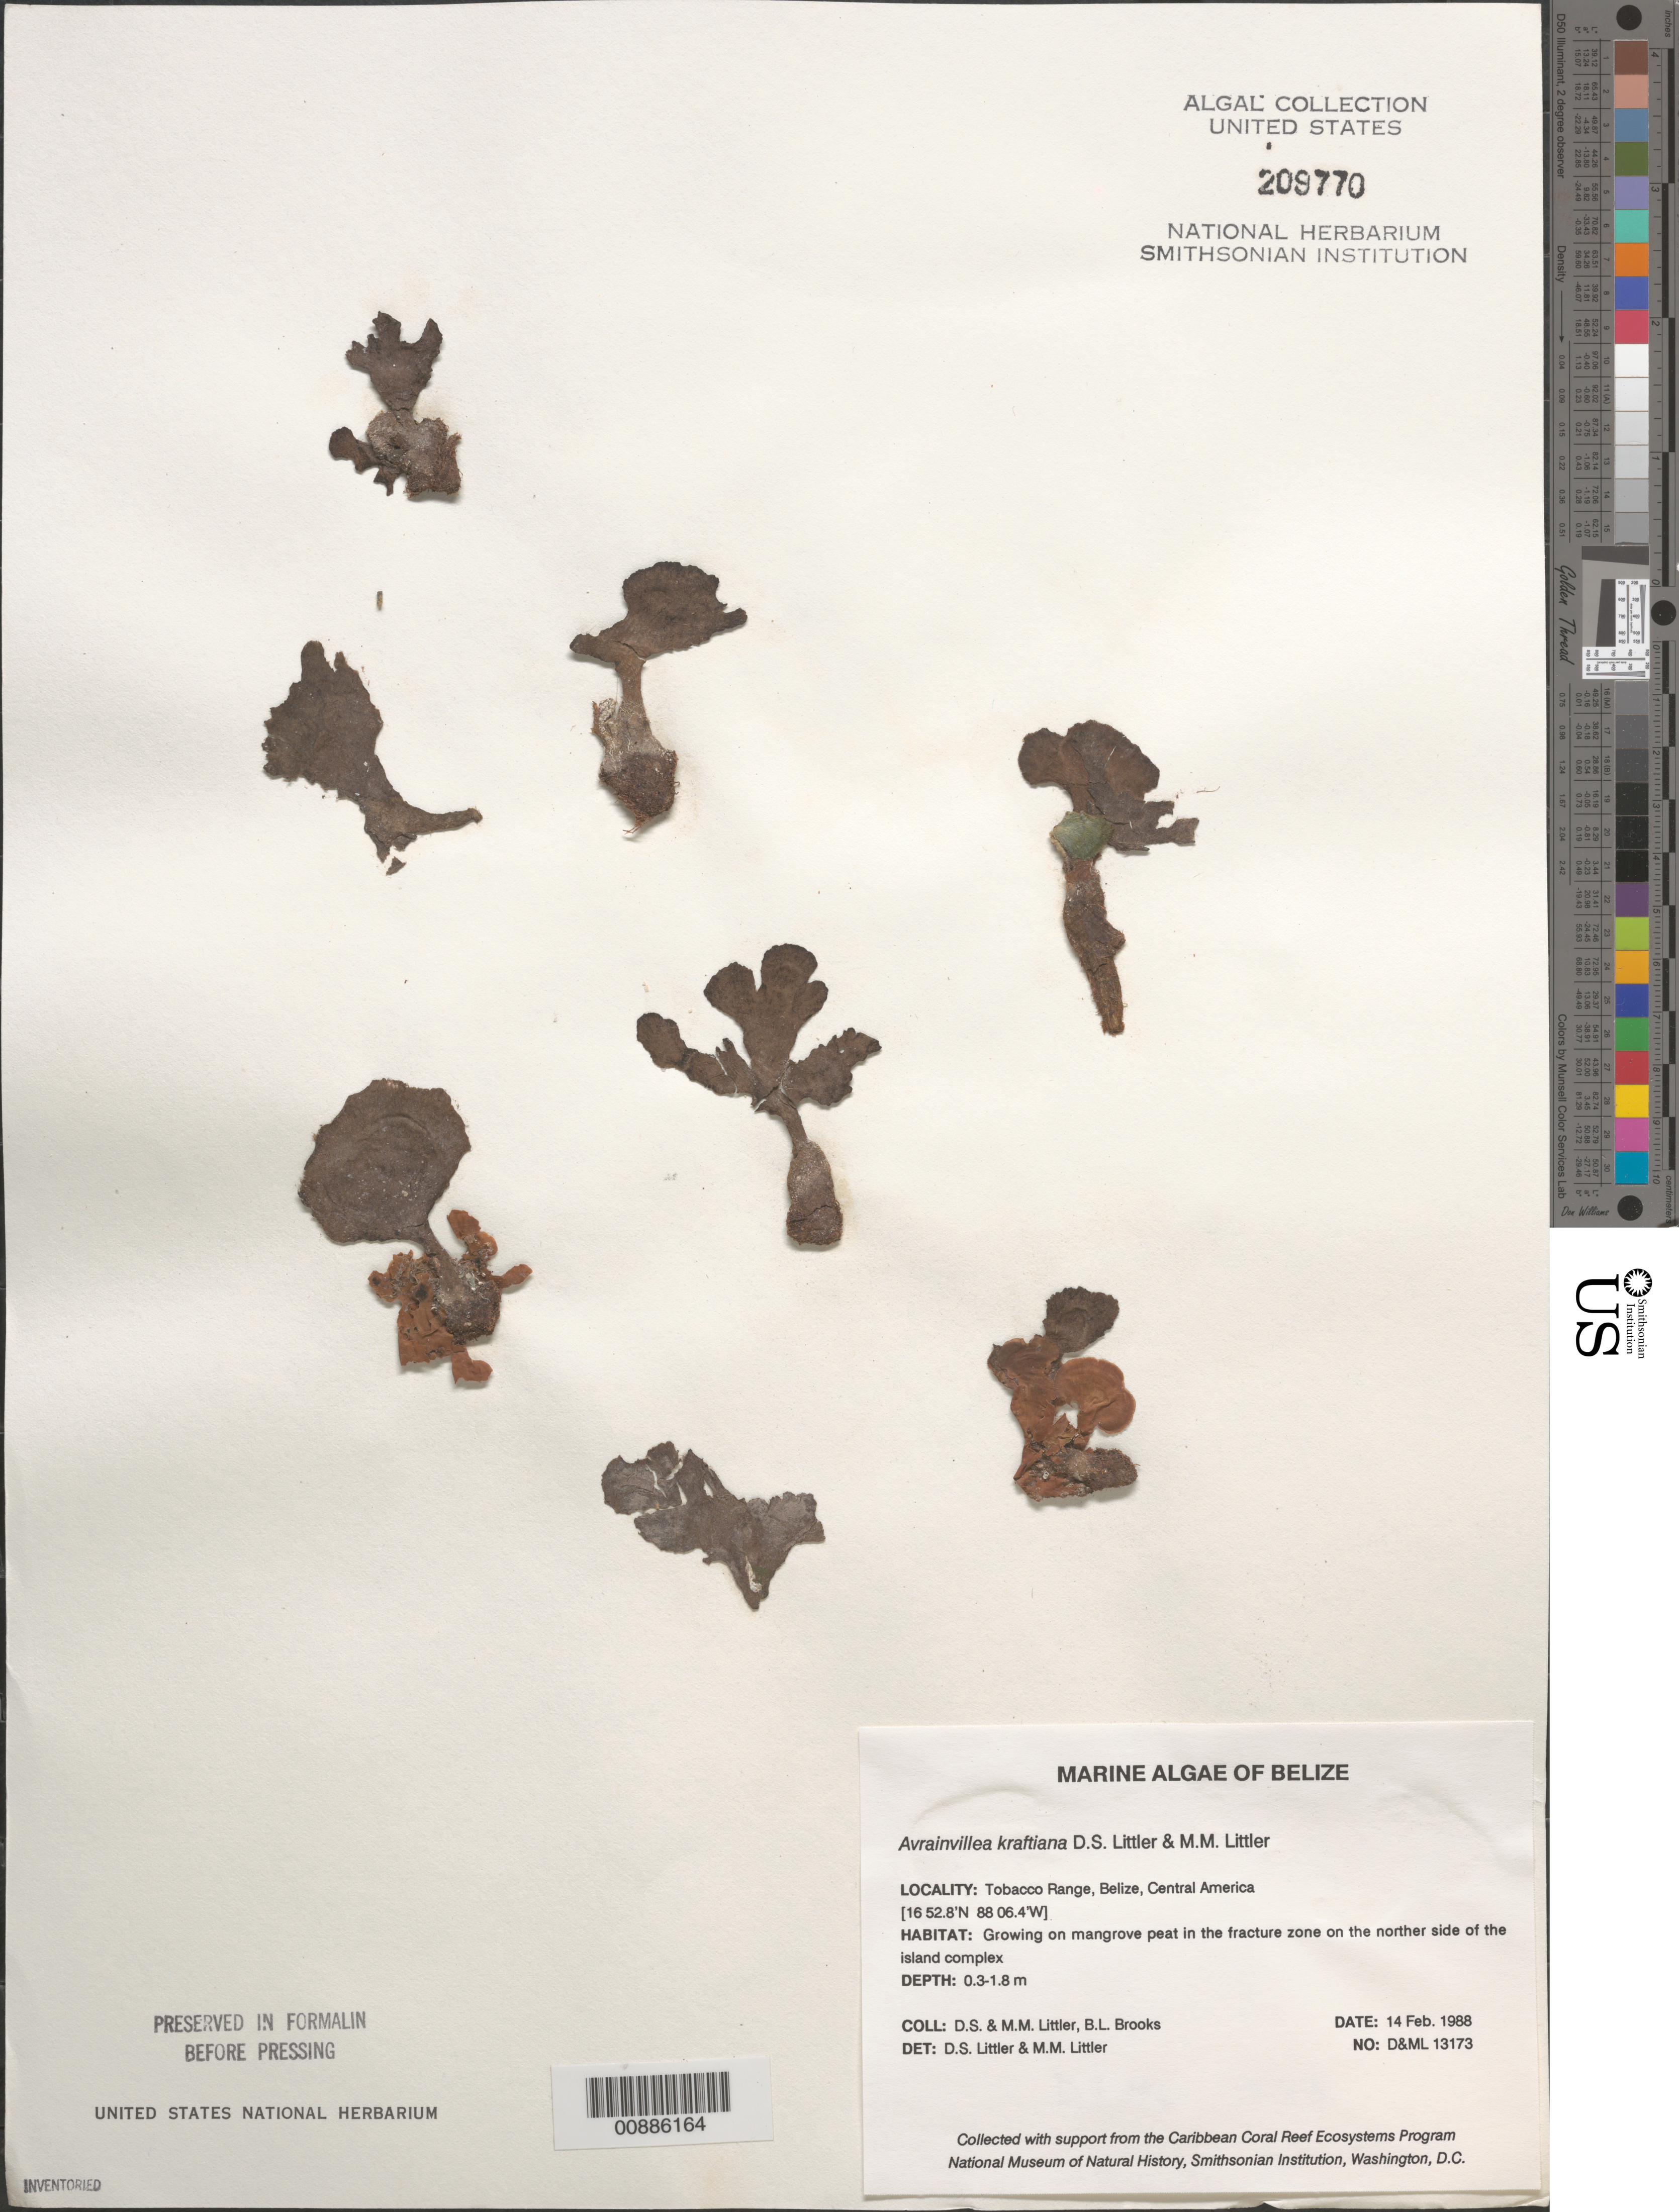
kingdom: Plantae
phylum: Chlorophyta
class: Ulvophyceae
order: Bryopsidales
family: Dichotomosiphonaceae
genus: Avrainvillea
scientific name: Avrainvillea kraftiana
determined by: Littler, D. S.; Littler, M. M.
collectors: D. S. Littler, M. M. Littler & B. Brooks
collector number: D&ML 13173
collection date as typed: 14 Feb 1988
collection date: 1988-02-14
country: Belize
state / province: Stann Creek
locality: Tobacco Range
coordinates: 16 52.8'N, 88 06.4'W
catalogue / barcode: US 209770